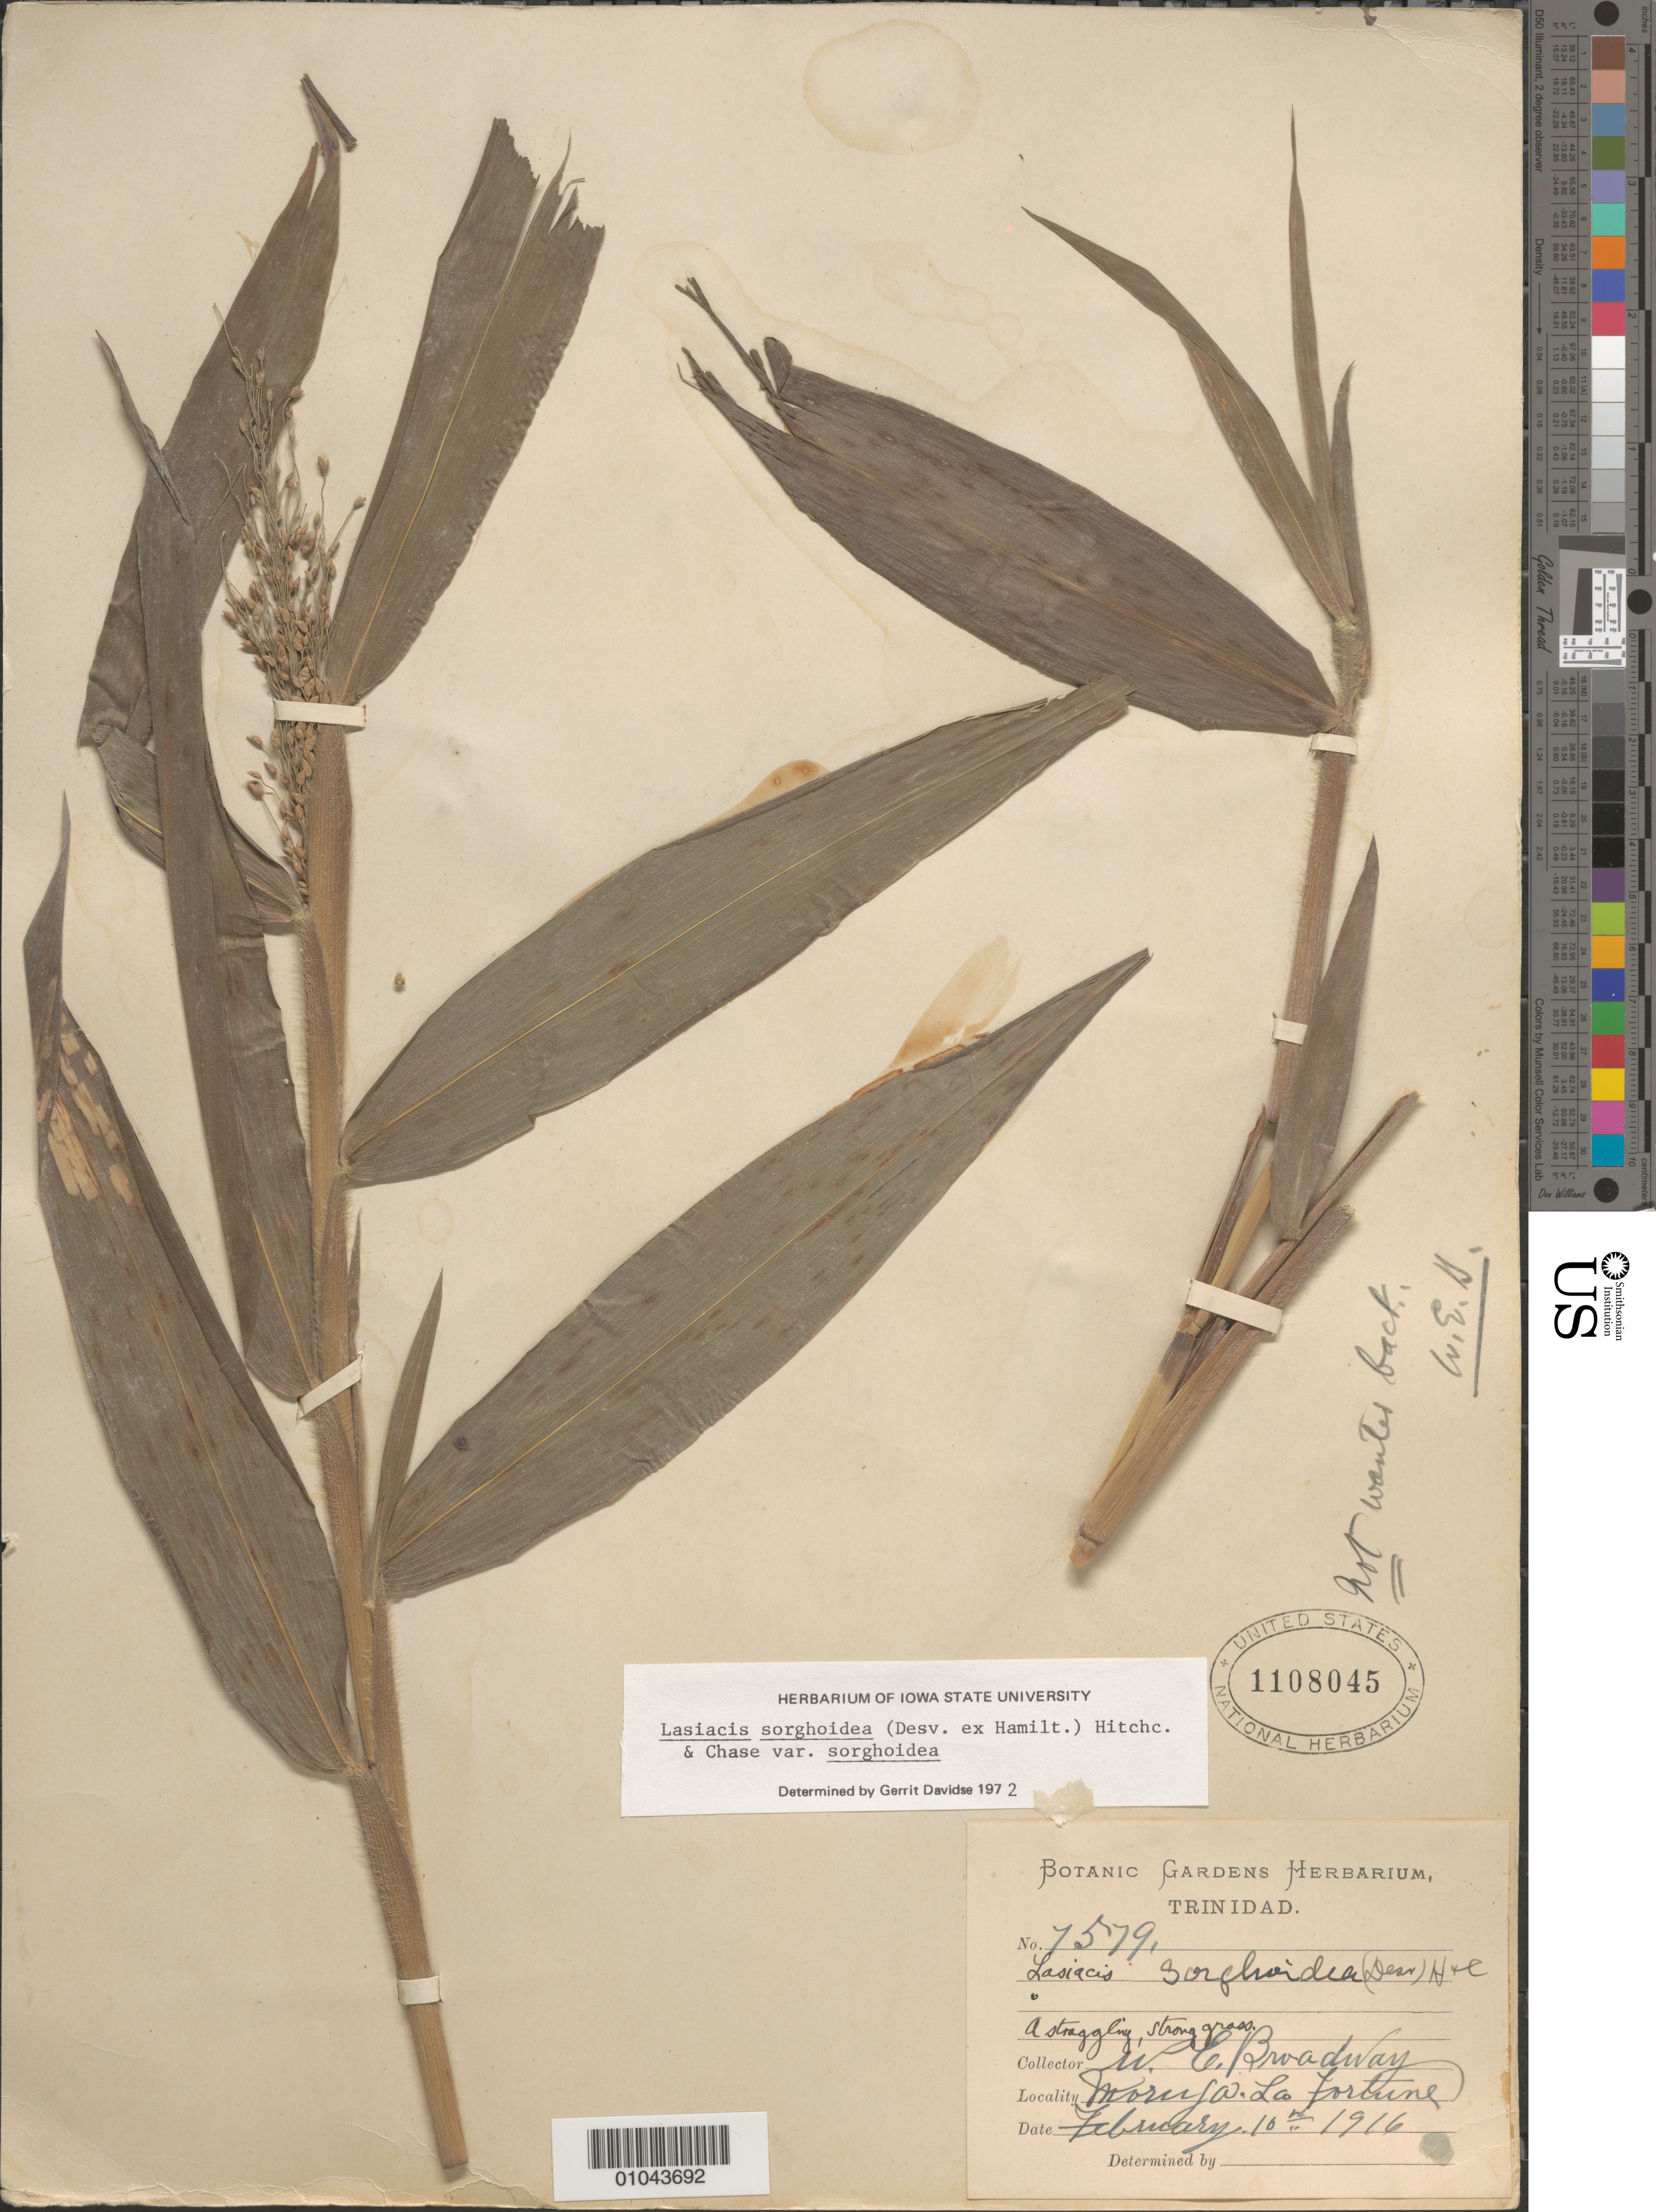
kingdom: Plantae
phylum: Tracheophyta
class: Liliopsida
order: Poales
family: Poaceae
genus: Lasiacis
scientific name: Lasiacis sorghoidea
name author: (Desv. ex Ham.) Hitchc. & Chase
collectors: W. E. Broadway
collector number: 7579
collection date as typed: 10 Feb 1916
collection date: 1916-02-10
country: Trinidad and Tobago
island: Trinidad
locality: Morne a la Fortune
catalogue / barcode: US 1108045